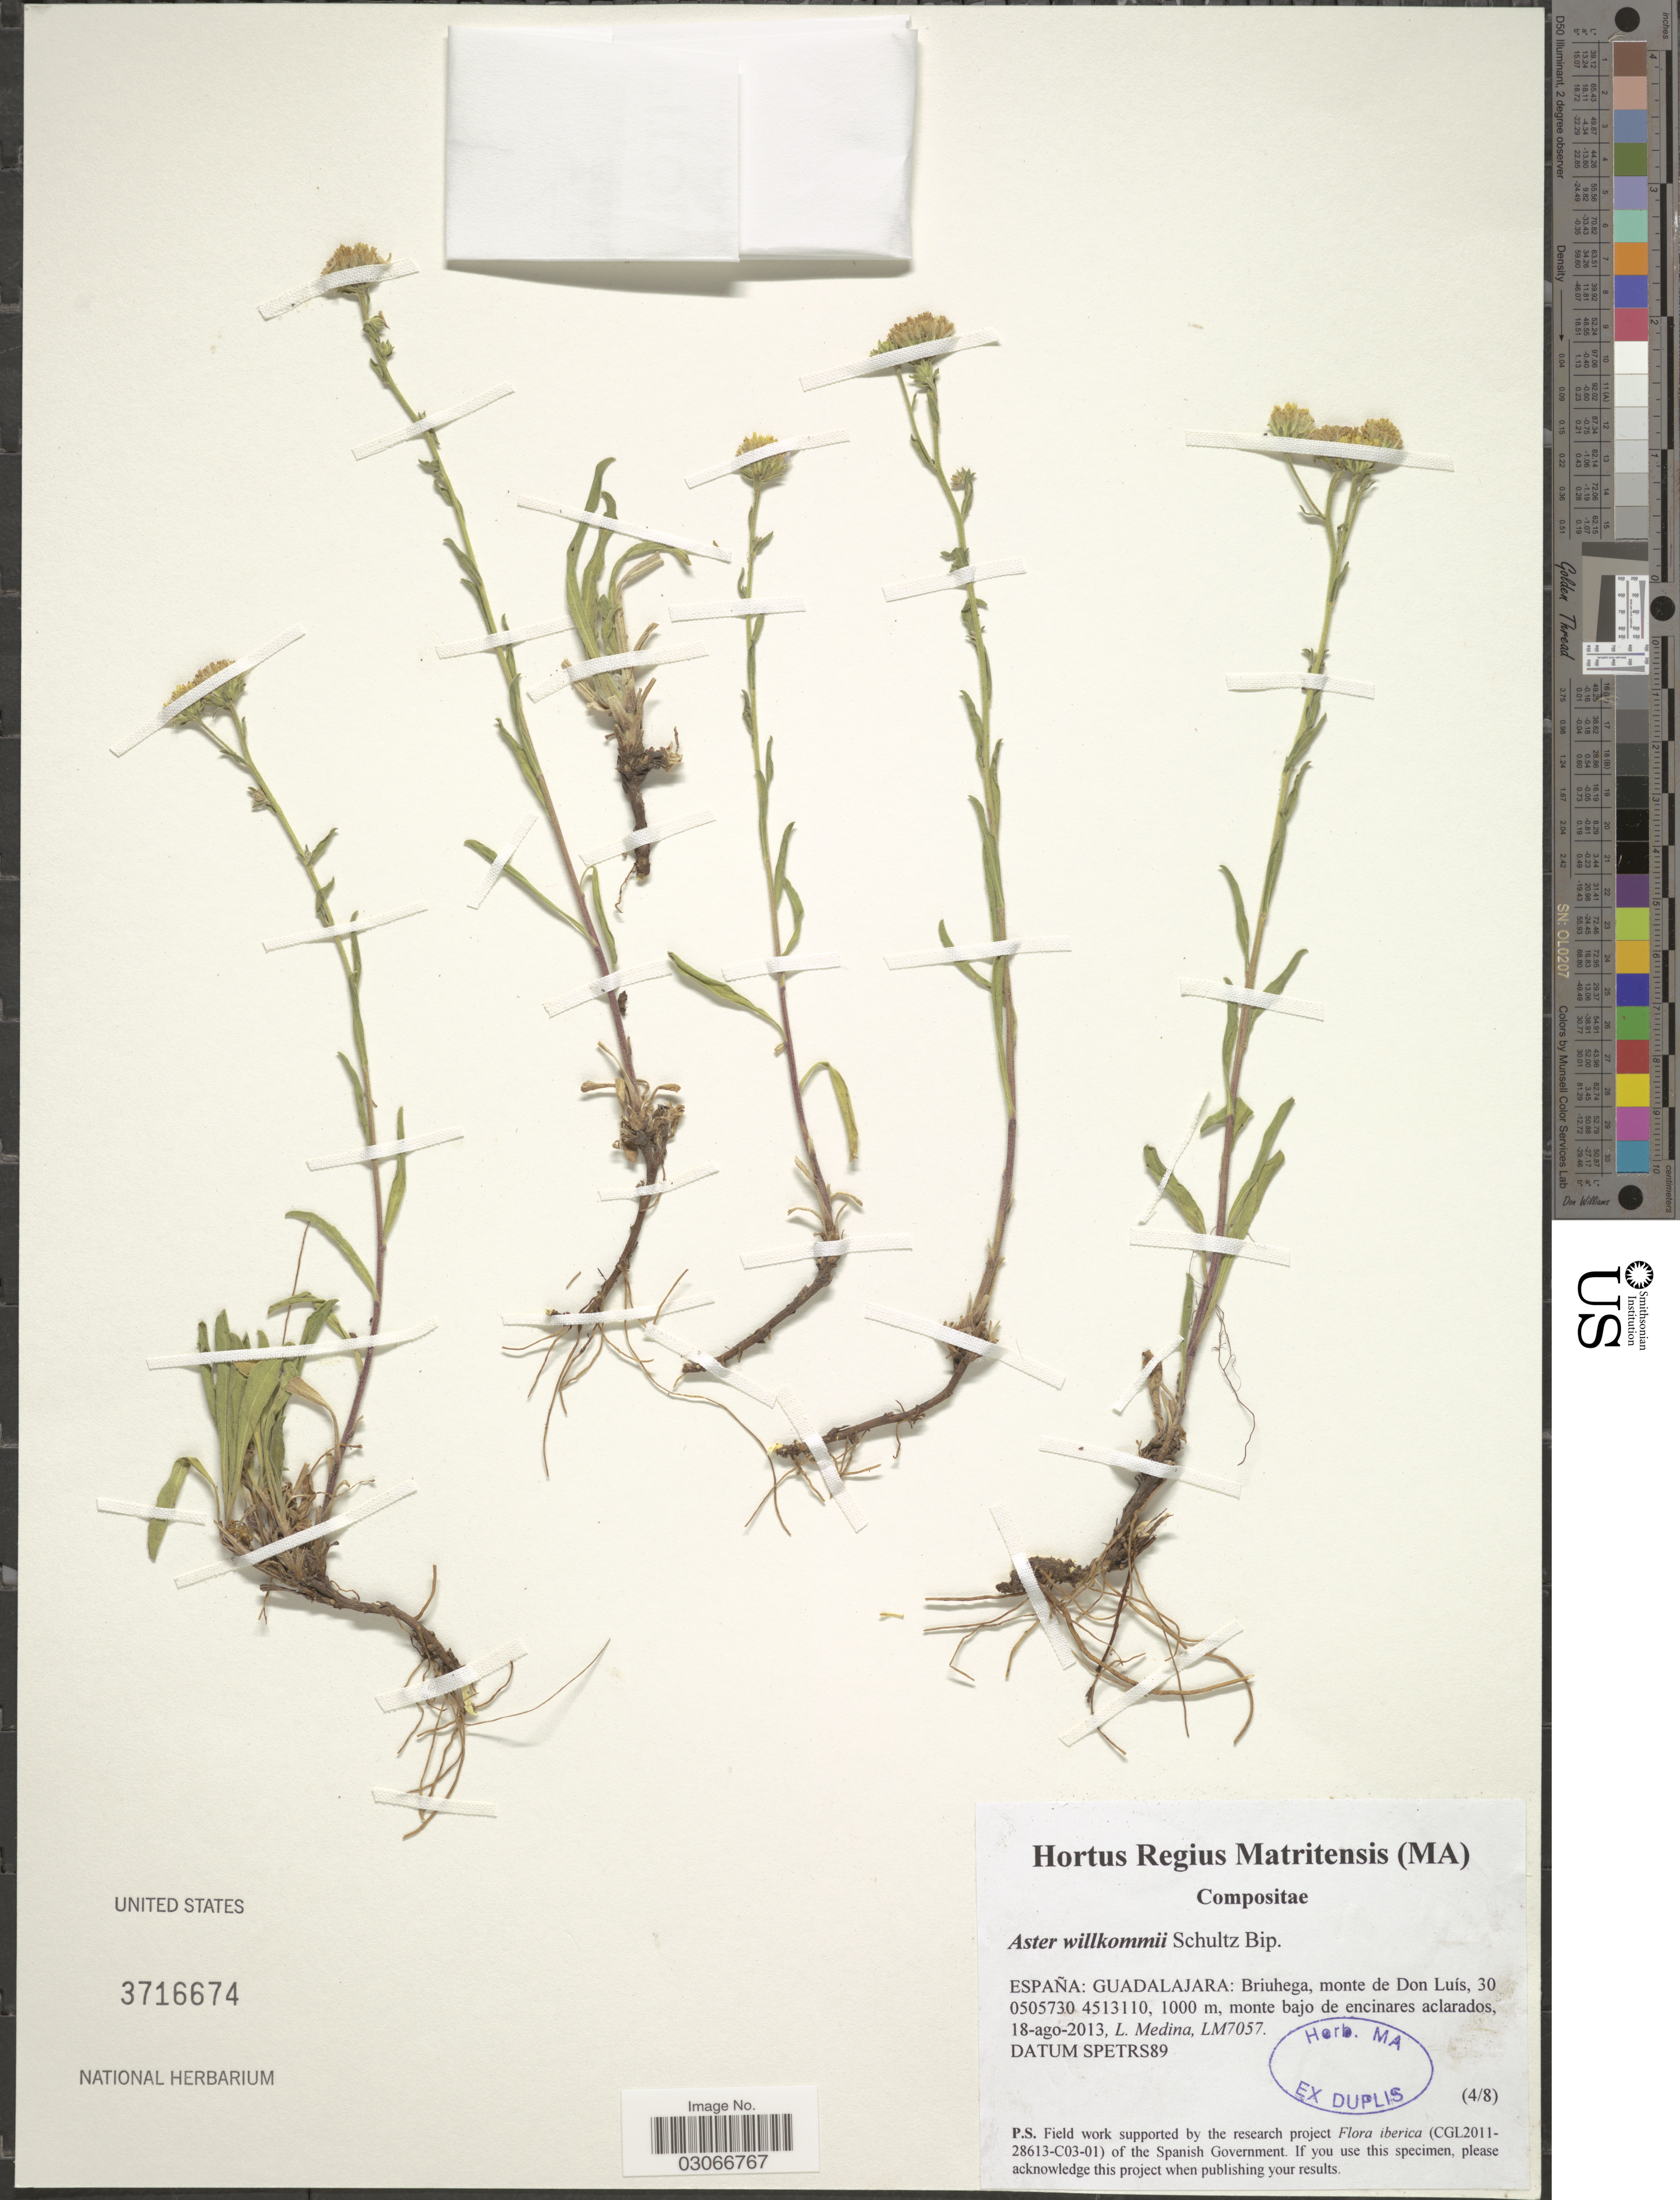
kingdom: Plantae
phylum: Tracheophyta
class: Magnoliopsida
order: Asterales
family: Asteraceae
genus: Aster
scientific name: Aster willkommii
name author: Sch. Bip.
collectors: L. Medina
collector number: LM7057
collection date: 2013-08-18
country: Spain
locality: España: Guadalajara: Briuhega, monte de Don Luís, 30 0505730 4513110.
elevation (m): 1000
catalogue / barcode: US 3716674